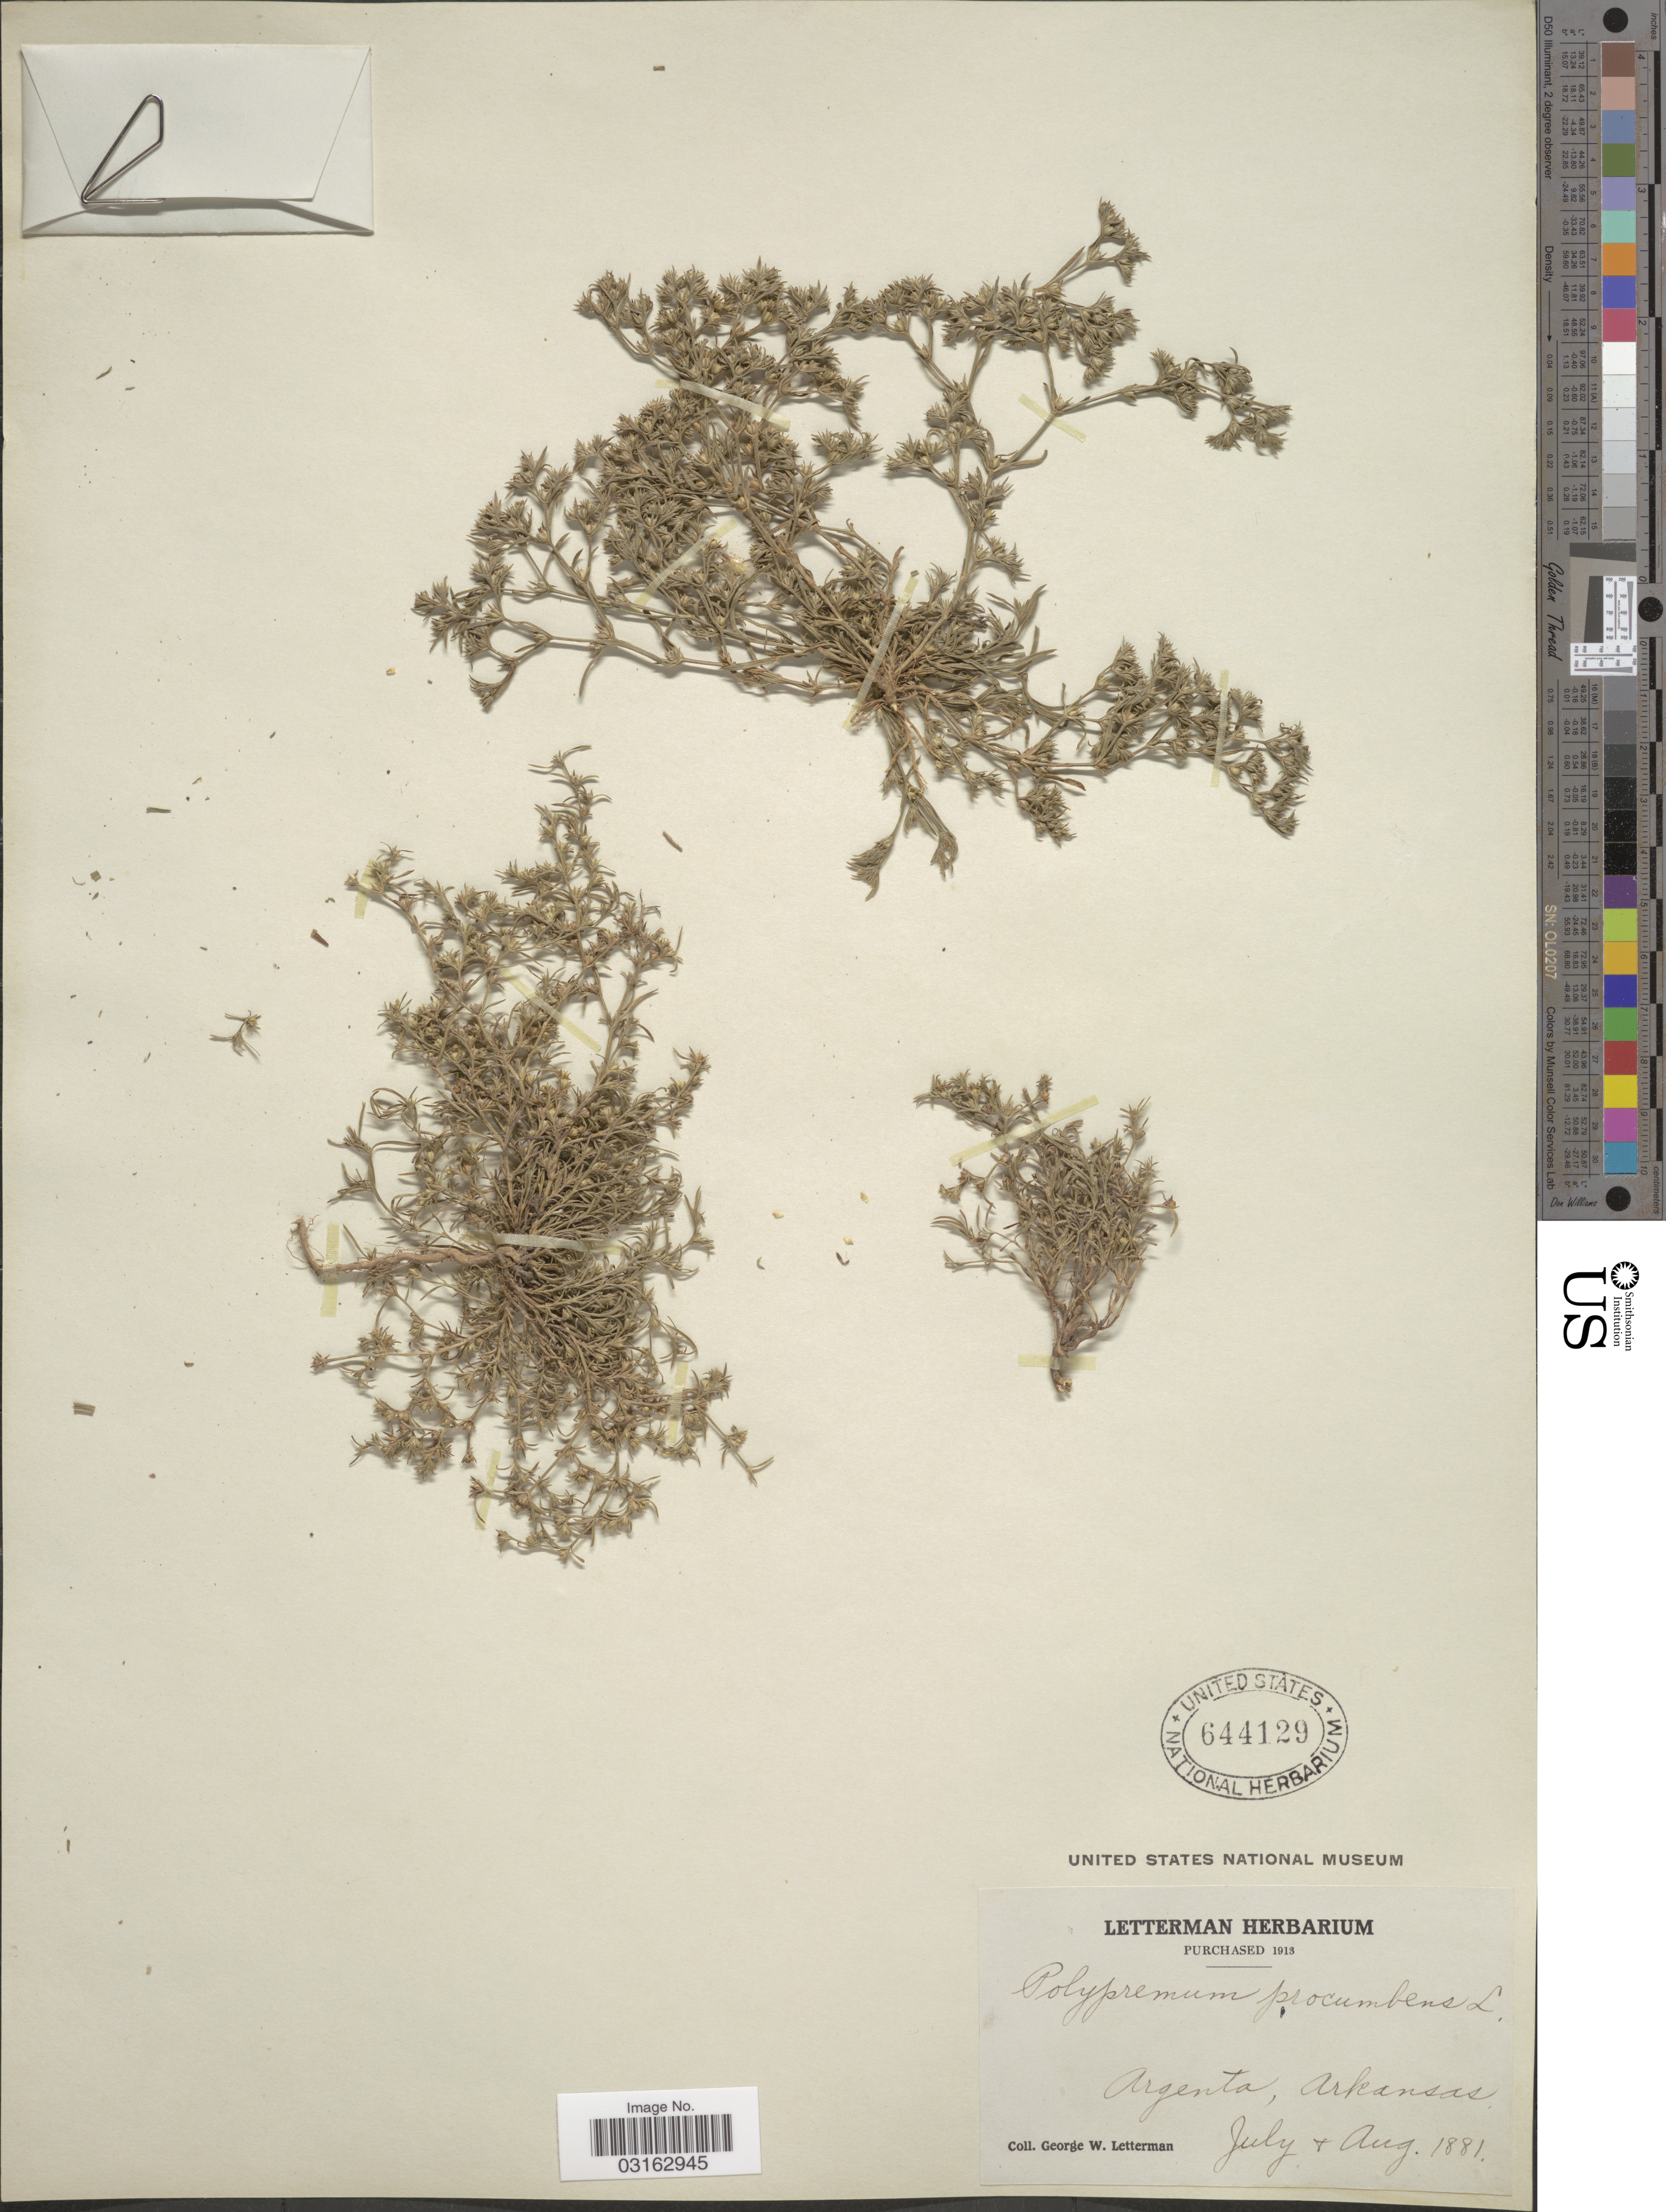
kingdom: Plantae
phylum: Tracheophyta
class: Magnoliopsida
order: Lamiales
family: Tetrachondraceae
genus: Polypremum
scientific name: Polypremum procumbens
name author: L.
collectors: G. W. Letterman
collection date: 1881-07/1881-08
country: United States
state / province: Arkansas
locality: Argenta.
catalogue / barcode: US 644129